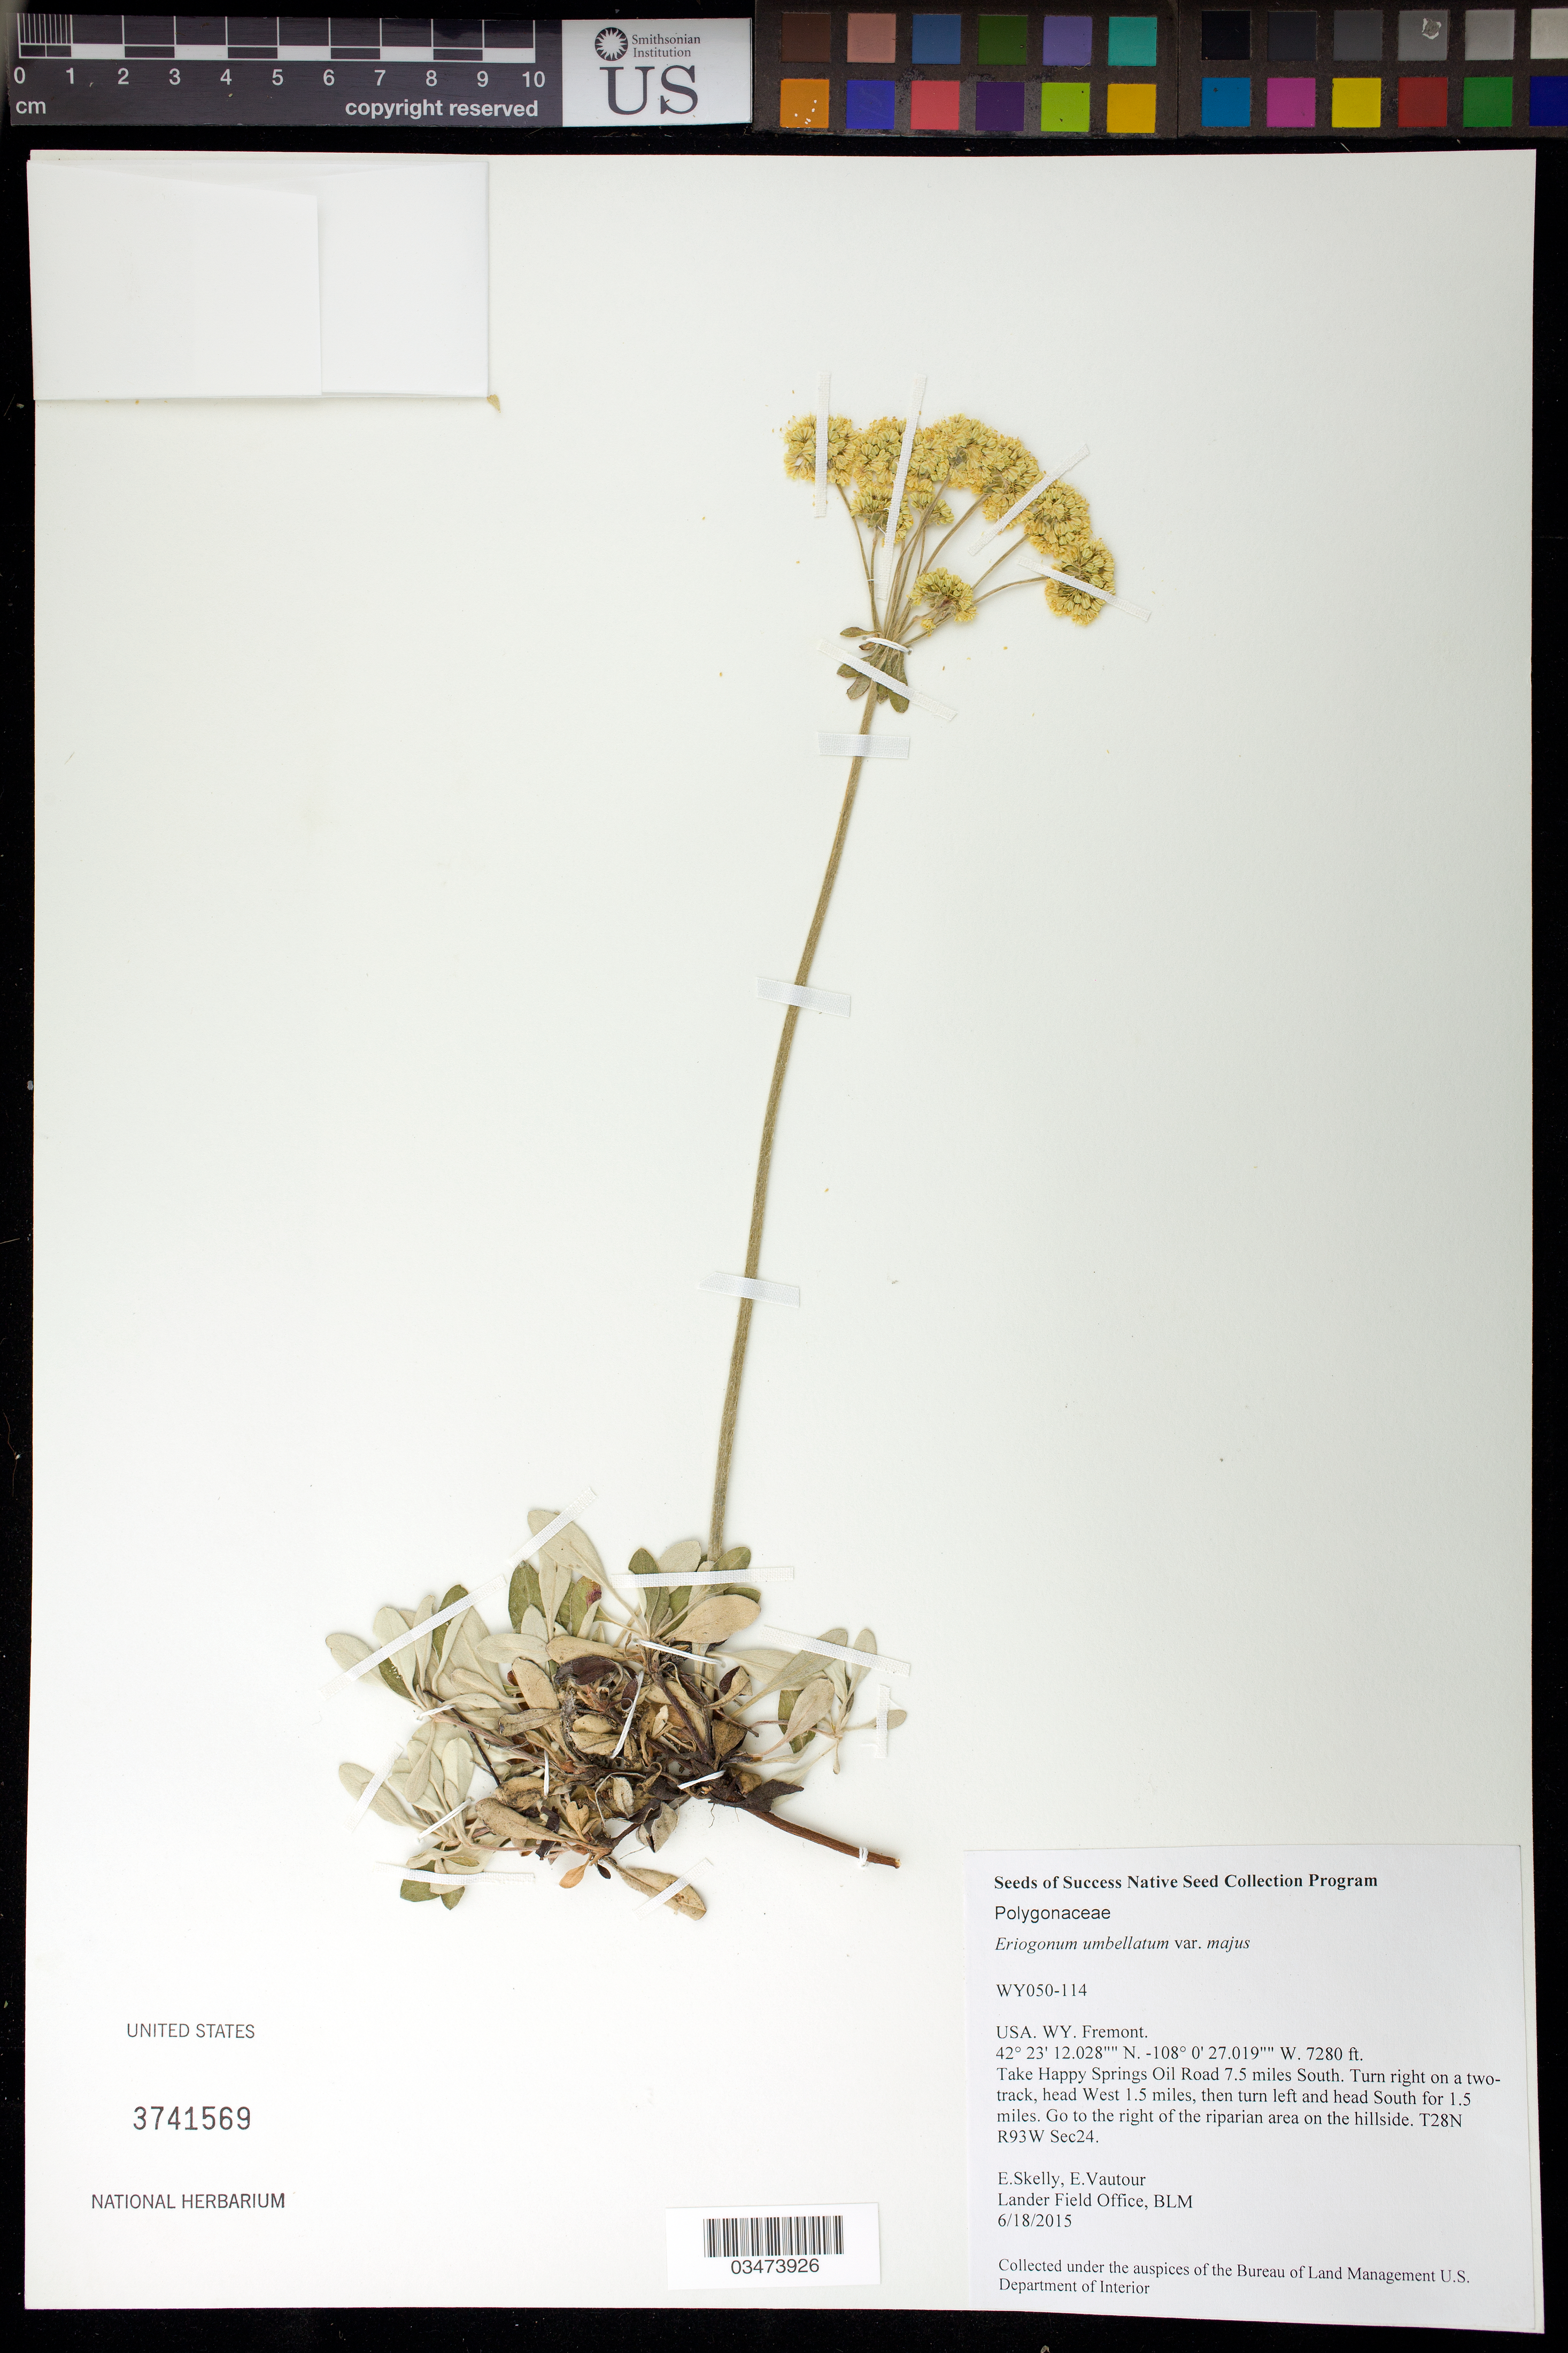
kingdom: Plantae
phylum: Tracheophyta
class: Magnoliopsida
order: Caryophyllales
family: Polygonaceae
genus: Eriogonum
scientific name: Eriogonum umbellatum var. majus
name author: Hook.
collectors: E. Skelly & E. Vautour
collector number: WY050-114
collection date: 2015-06-18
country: United States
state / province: Wyoming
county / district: Fremont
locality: Crooks Mt. Pasture, Green Mt. Common Allotment, Haypress Reservior. 7.5 miles S on Happy Springs Oil Rd.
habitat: sagebrush steppe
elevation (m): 2219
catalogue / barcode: US 3741569